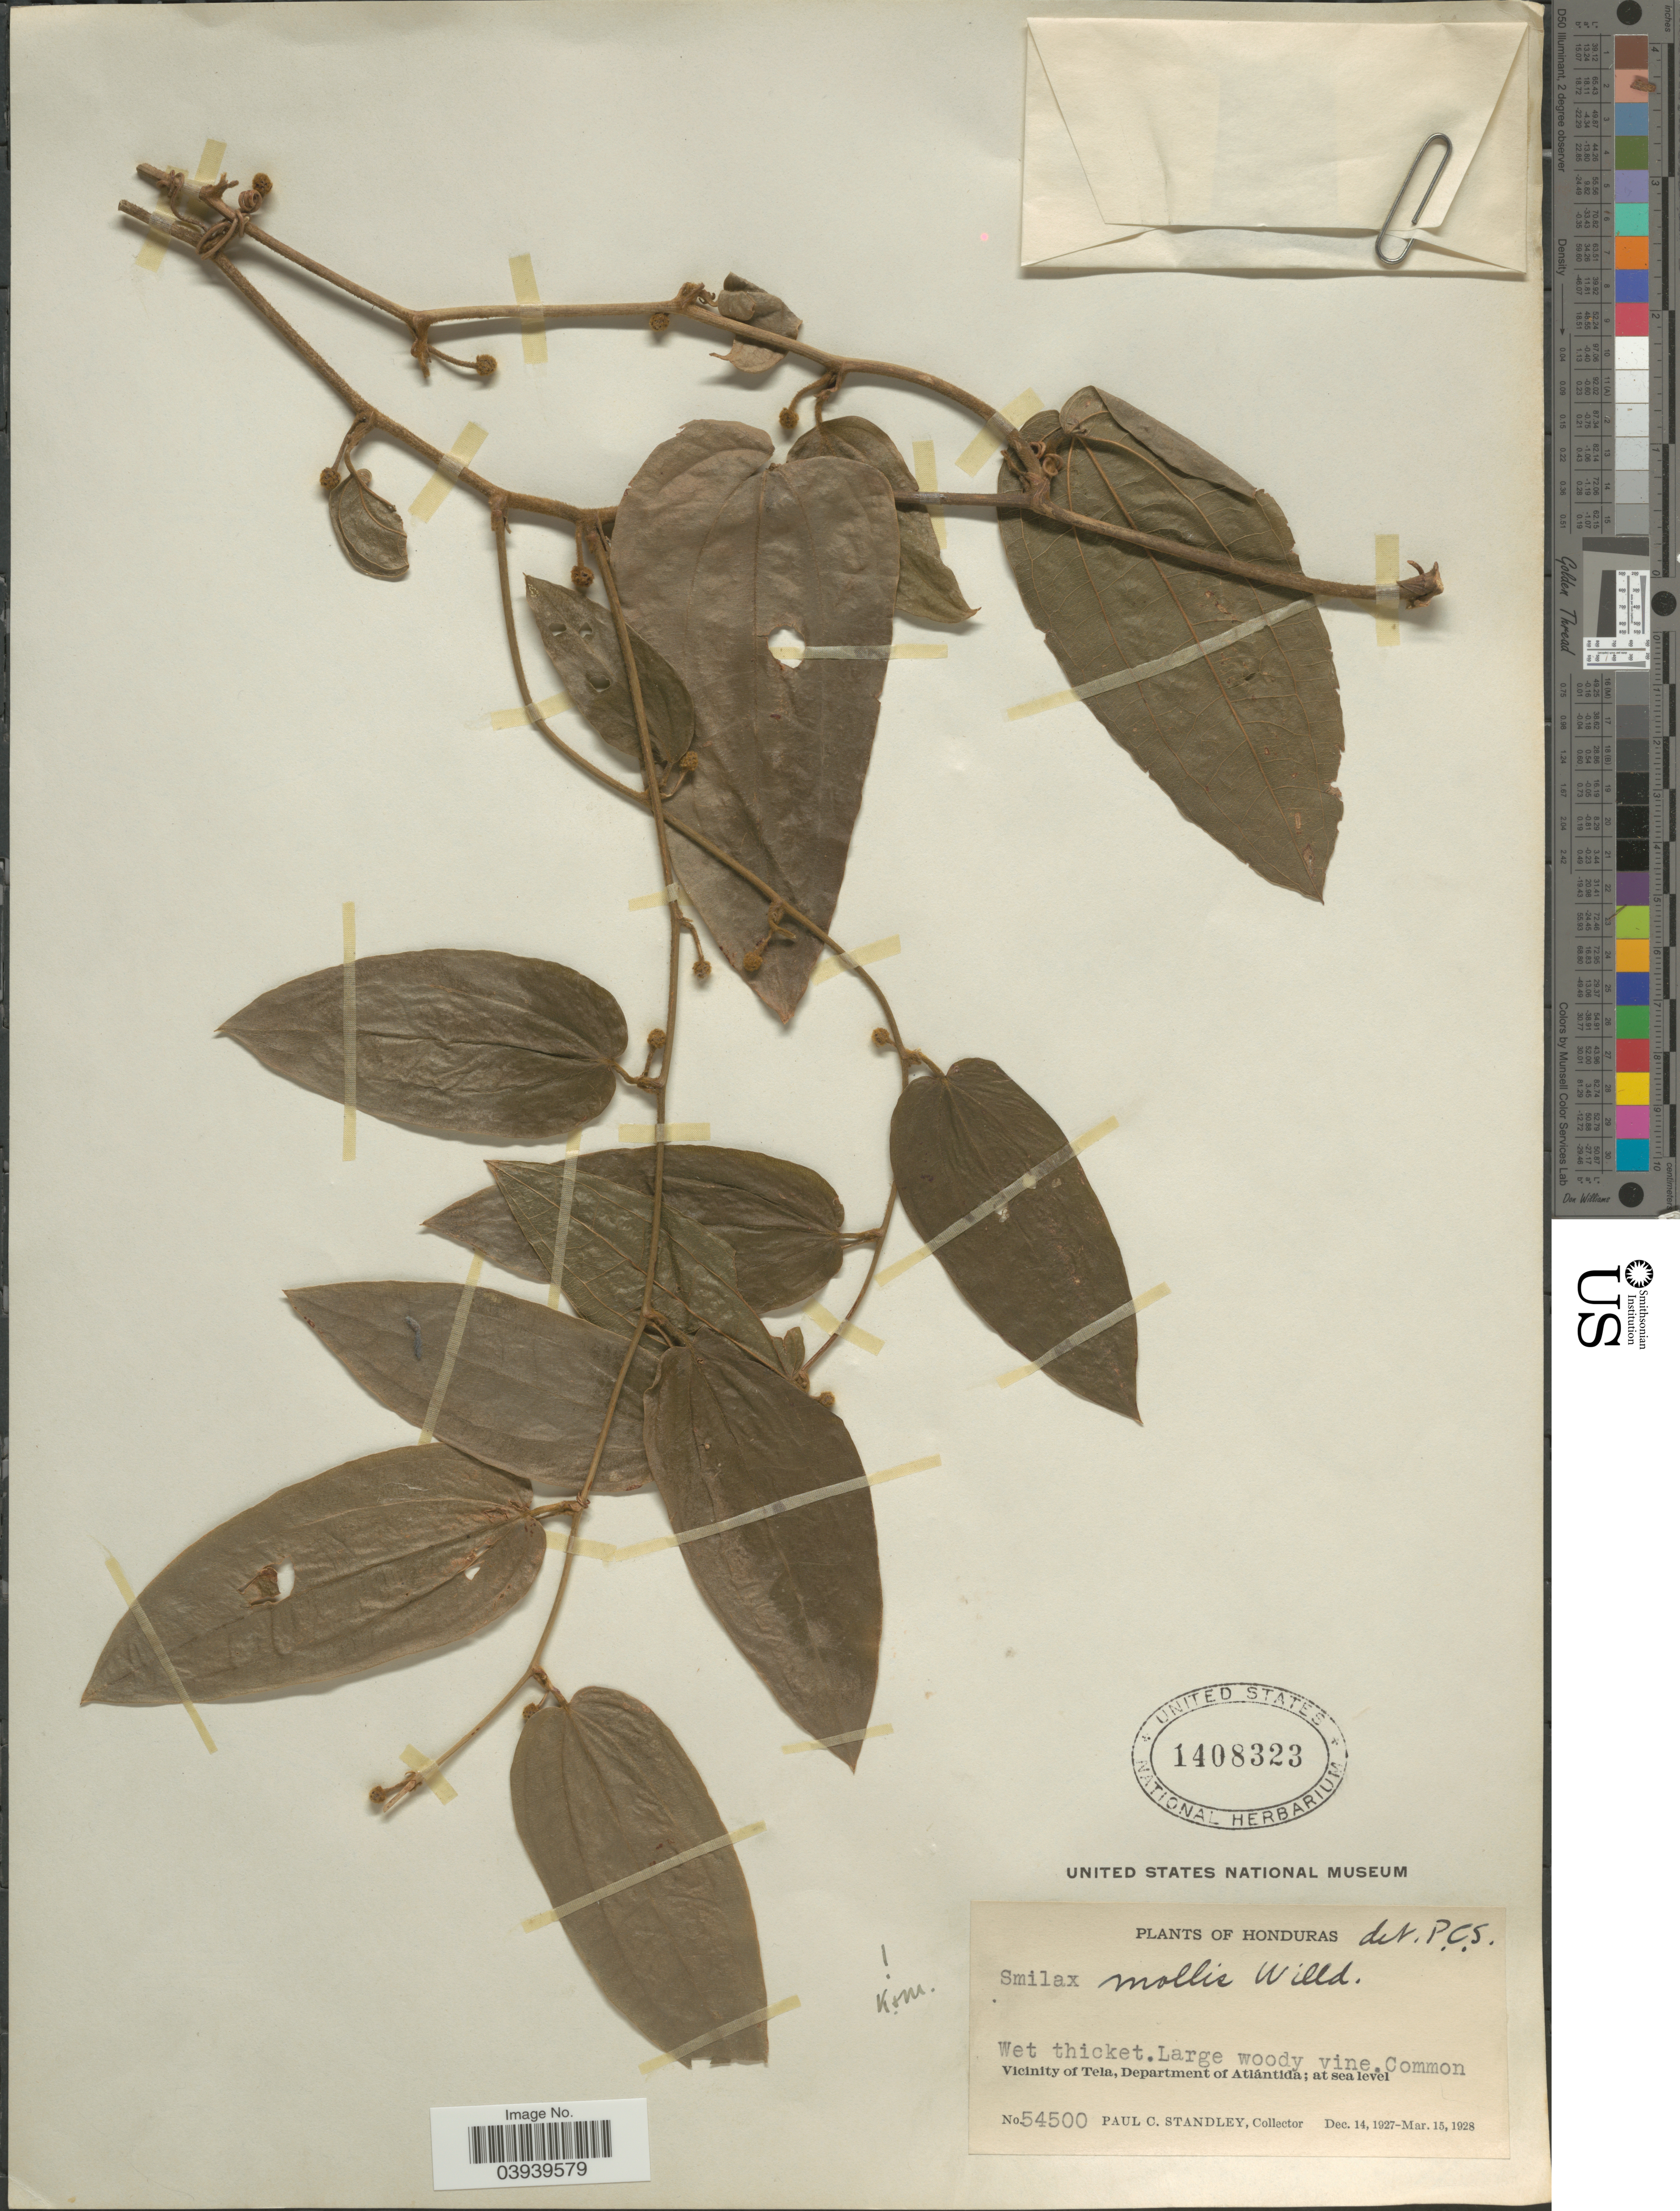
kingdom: Plantae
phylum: Tracheophyta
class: Liliopsida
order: Liliales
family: Smilacaceae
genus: Smilax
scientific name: Smilax mollis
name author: Humb. & Bonpl. ex Willd.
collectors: P. C. Standley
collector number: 54500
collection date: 1927-12-14/1928-03-15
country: Honduras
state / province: Atlantida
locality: Vicinity of Tela, Department of Atlántida.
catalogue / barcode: US 1408323